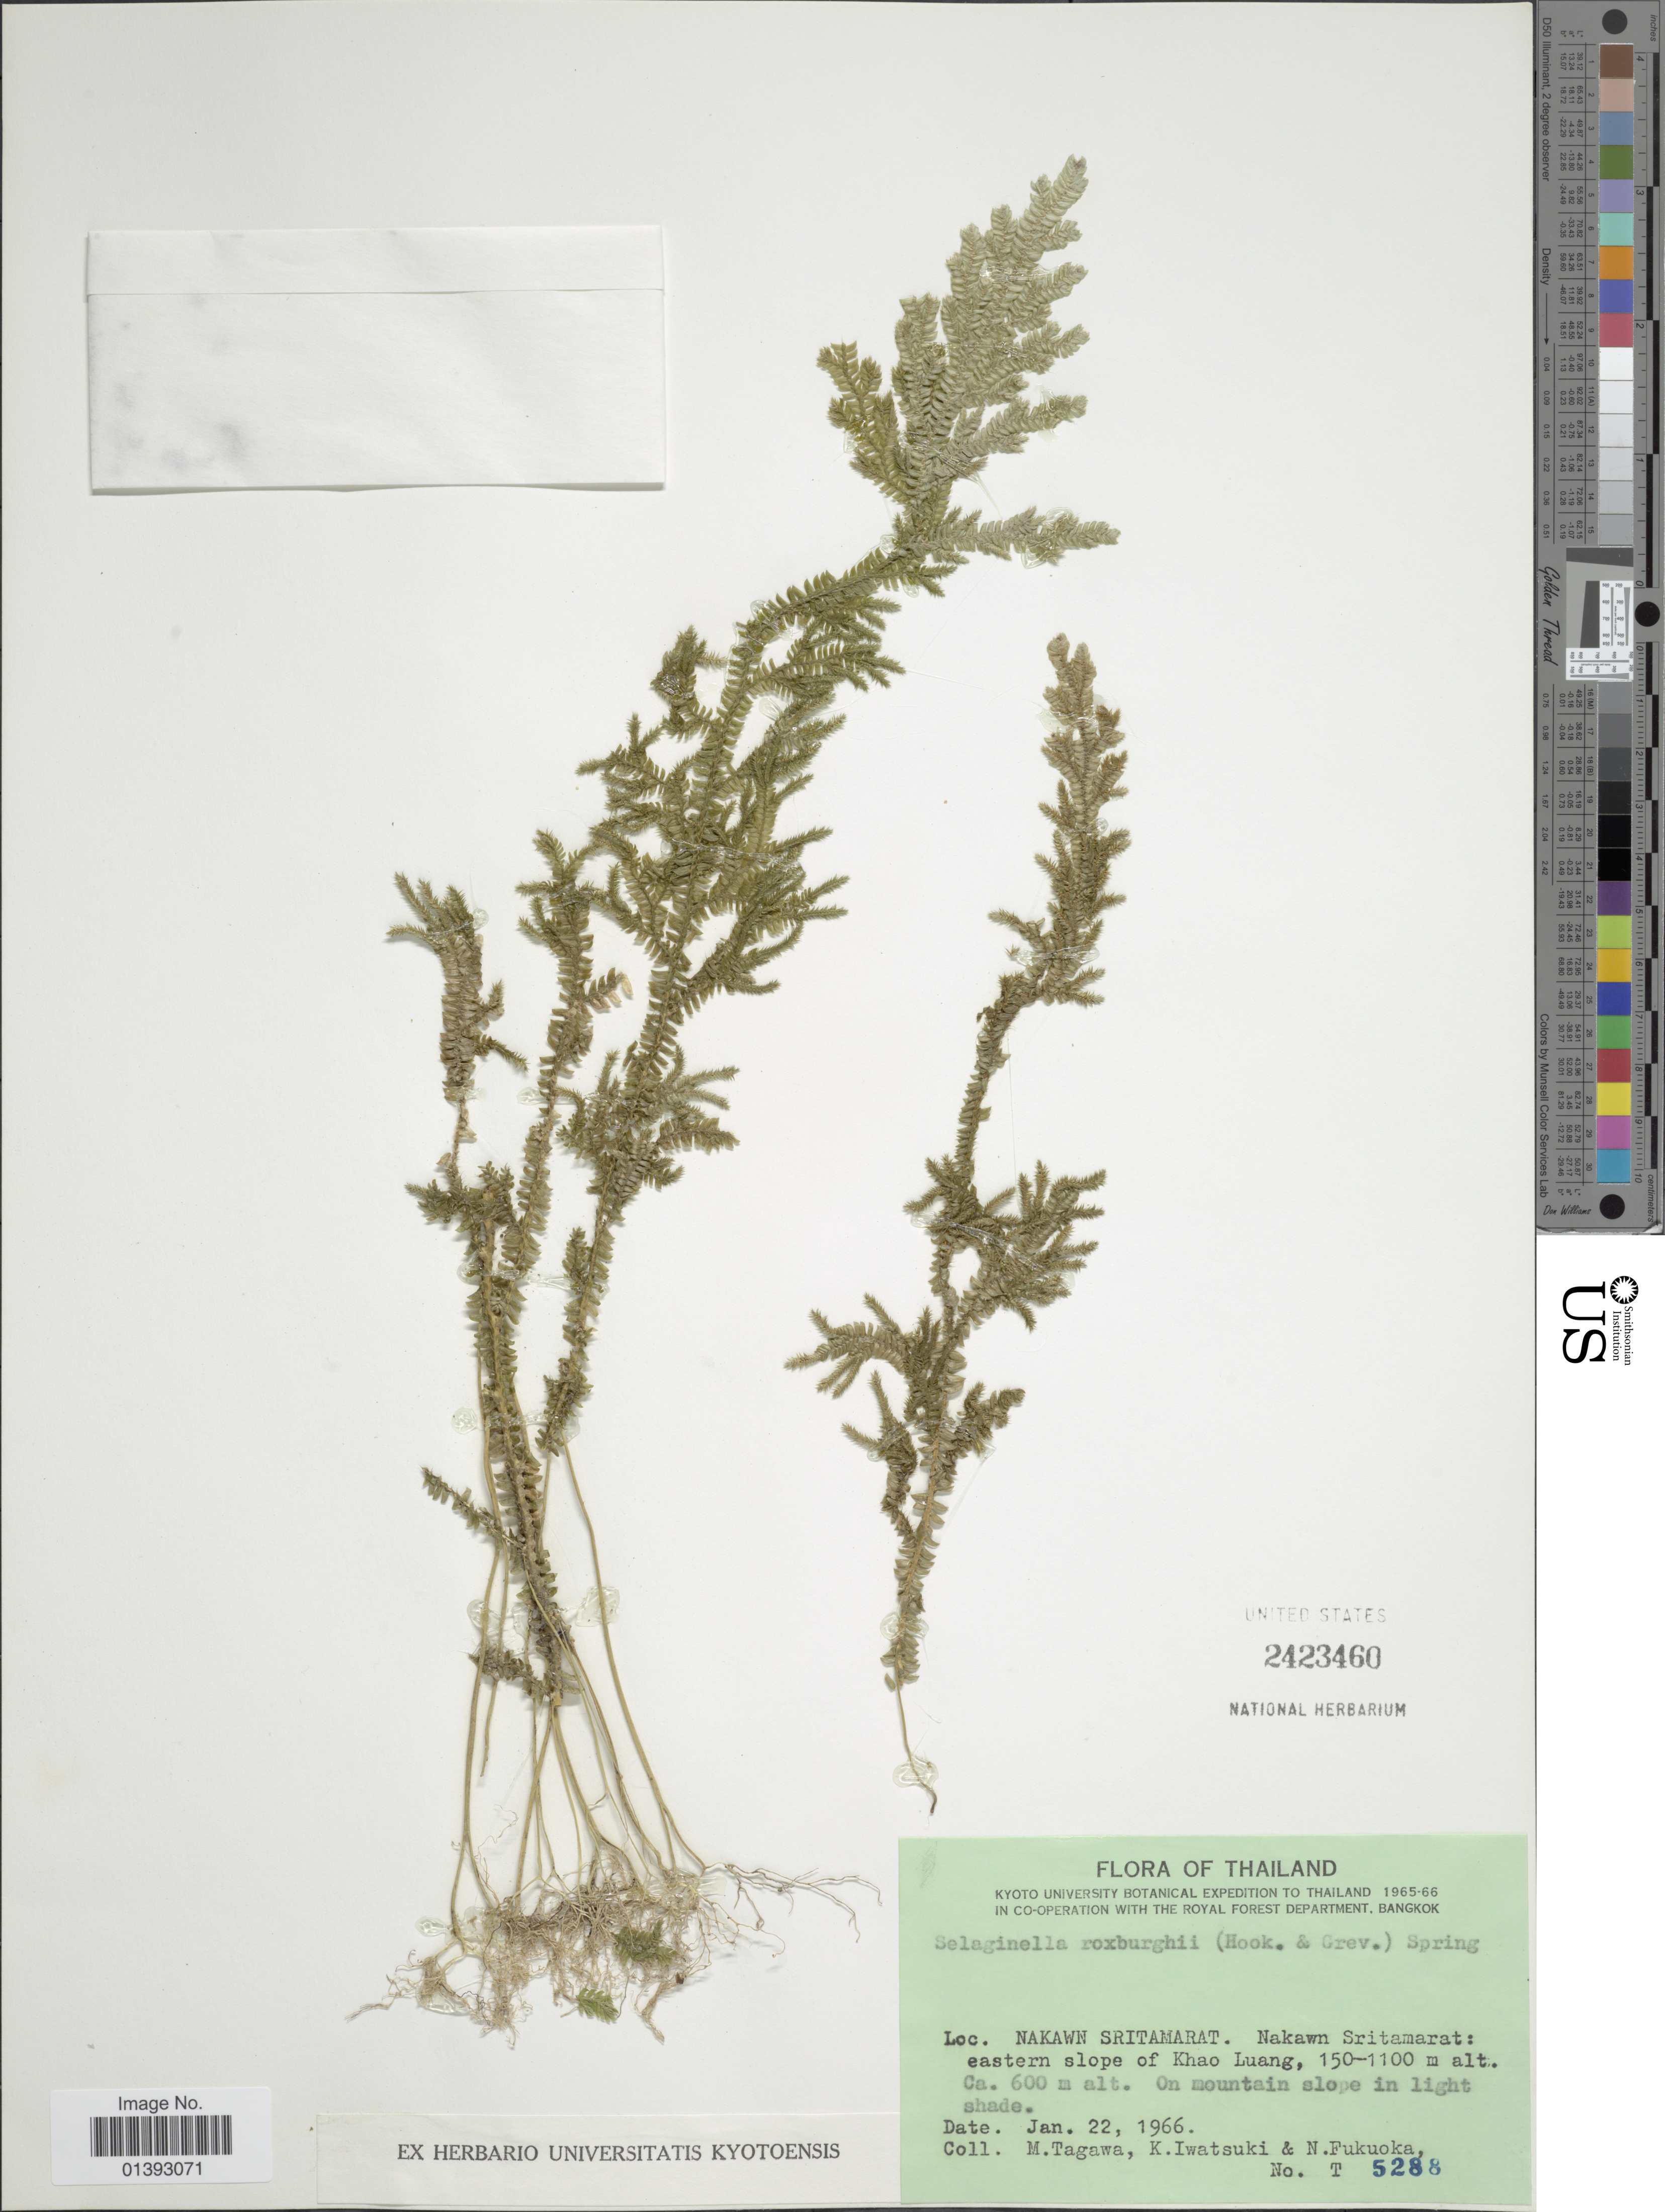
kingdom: Plantae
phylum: Tracheophyta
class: Lycopodiopsida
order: Selaginellales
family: Selaginellaceae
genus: Selaginella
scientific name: Selaginella roxburghii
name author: (Hook. & Grev.) Spring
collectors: M. Tagawa, K. Iwatsuki & N. Fukuoka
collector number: T5288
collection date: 1966-01-22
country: Thailand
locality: Nakawn Sritamarat, Nakawn Sritamarat: Eastern slope of Khao Luang, on mountain slope in light shade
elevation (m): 150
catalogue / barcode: US 2423460